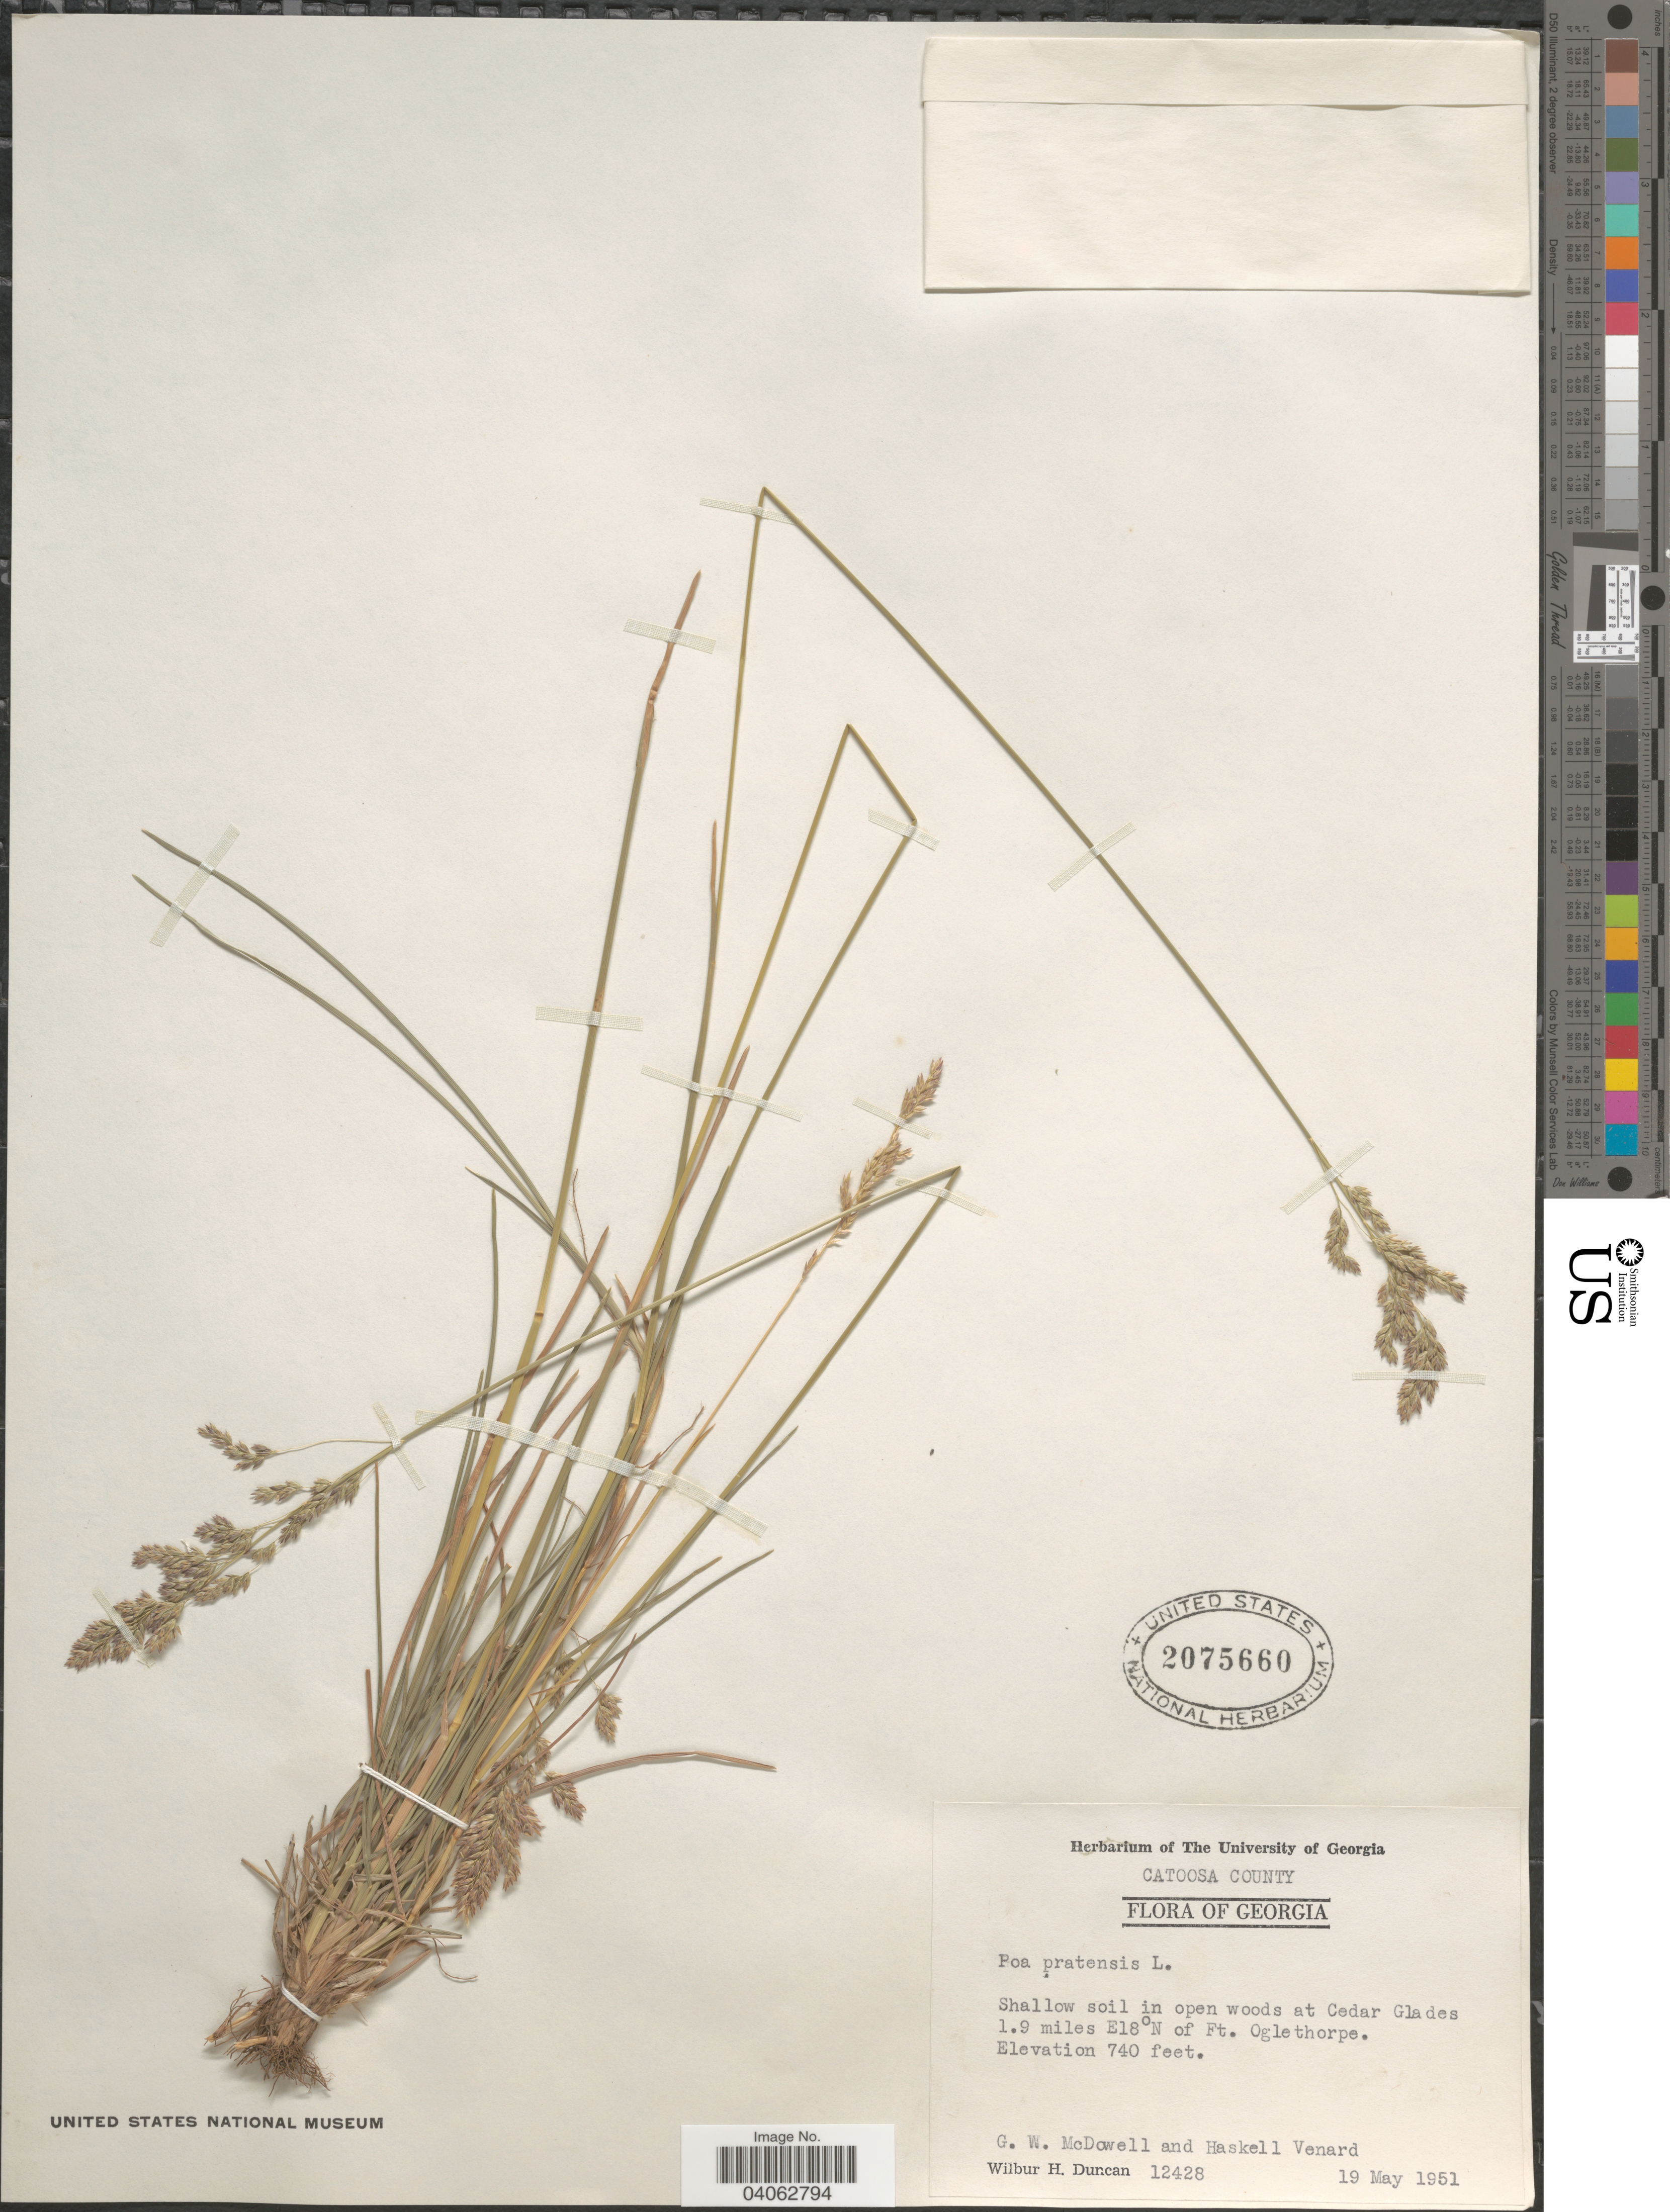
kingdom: Plantae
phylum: Tracheophyta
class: Liliopsida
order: Poales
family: Poaceae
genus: Poa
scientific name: Poa pratensis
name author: L.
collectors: G. McDowell, H. Venard & W. H. Duncan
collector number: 12428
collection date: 1951-05-19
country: United States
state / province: Georgia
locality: Catoosa County. Shallow soil in open woods at Cedar Glades 1.9 miles of Ft. Oglethorpe.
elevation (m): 226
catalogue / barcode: US 2075660